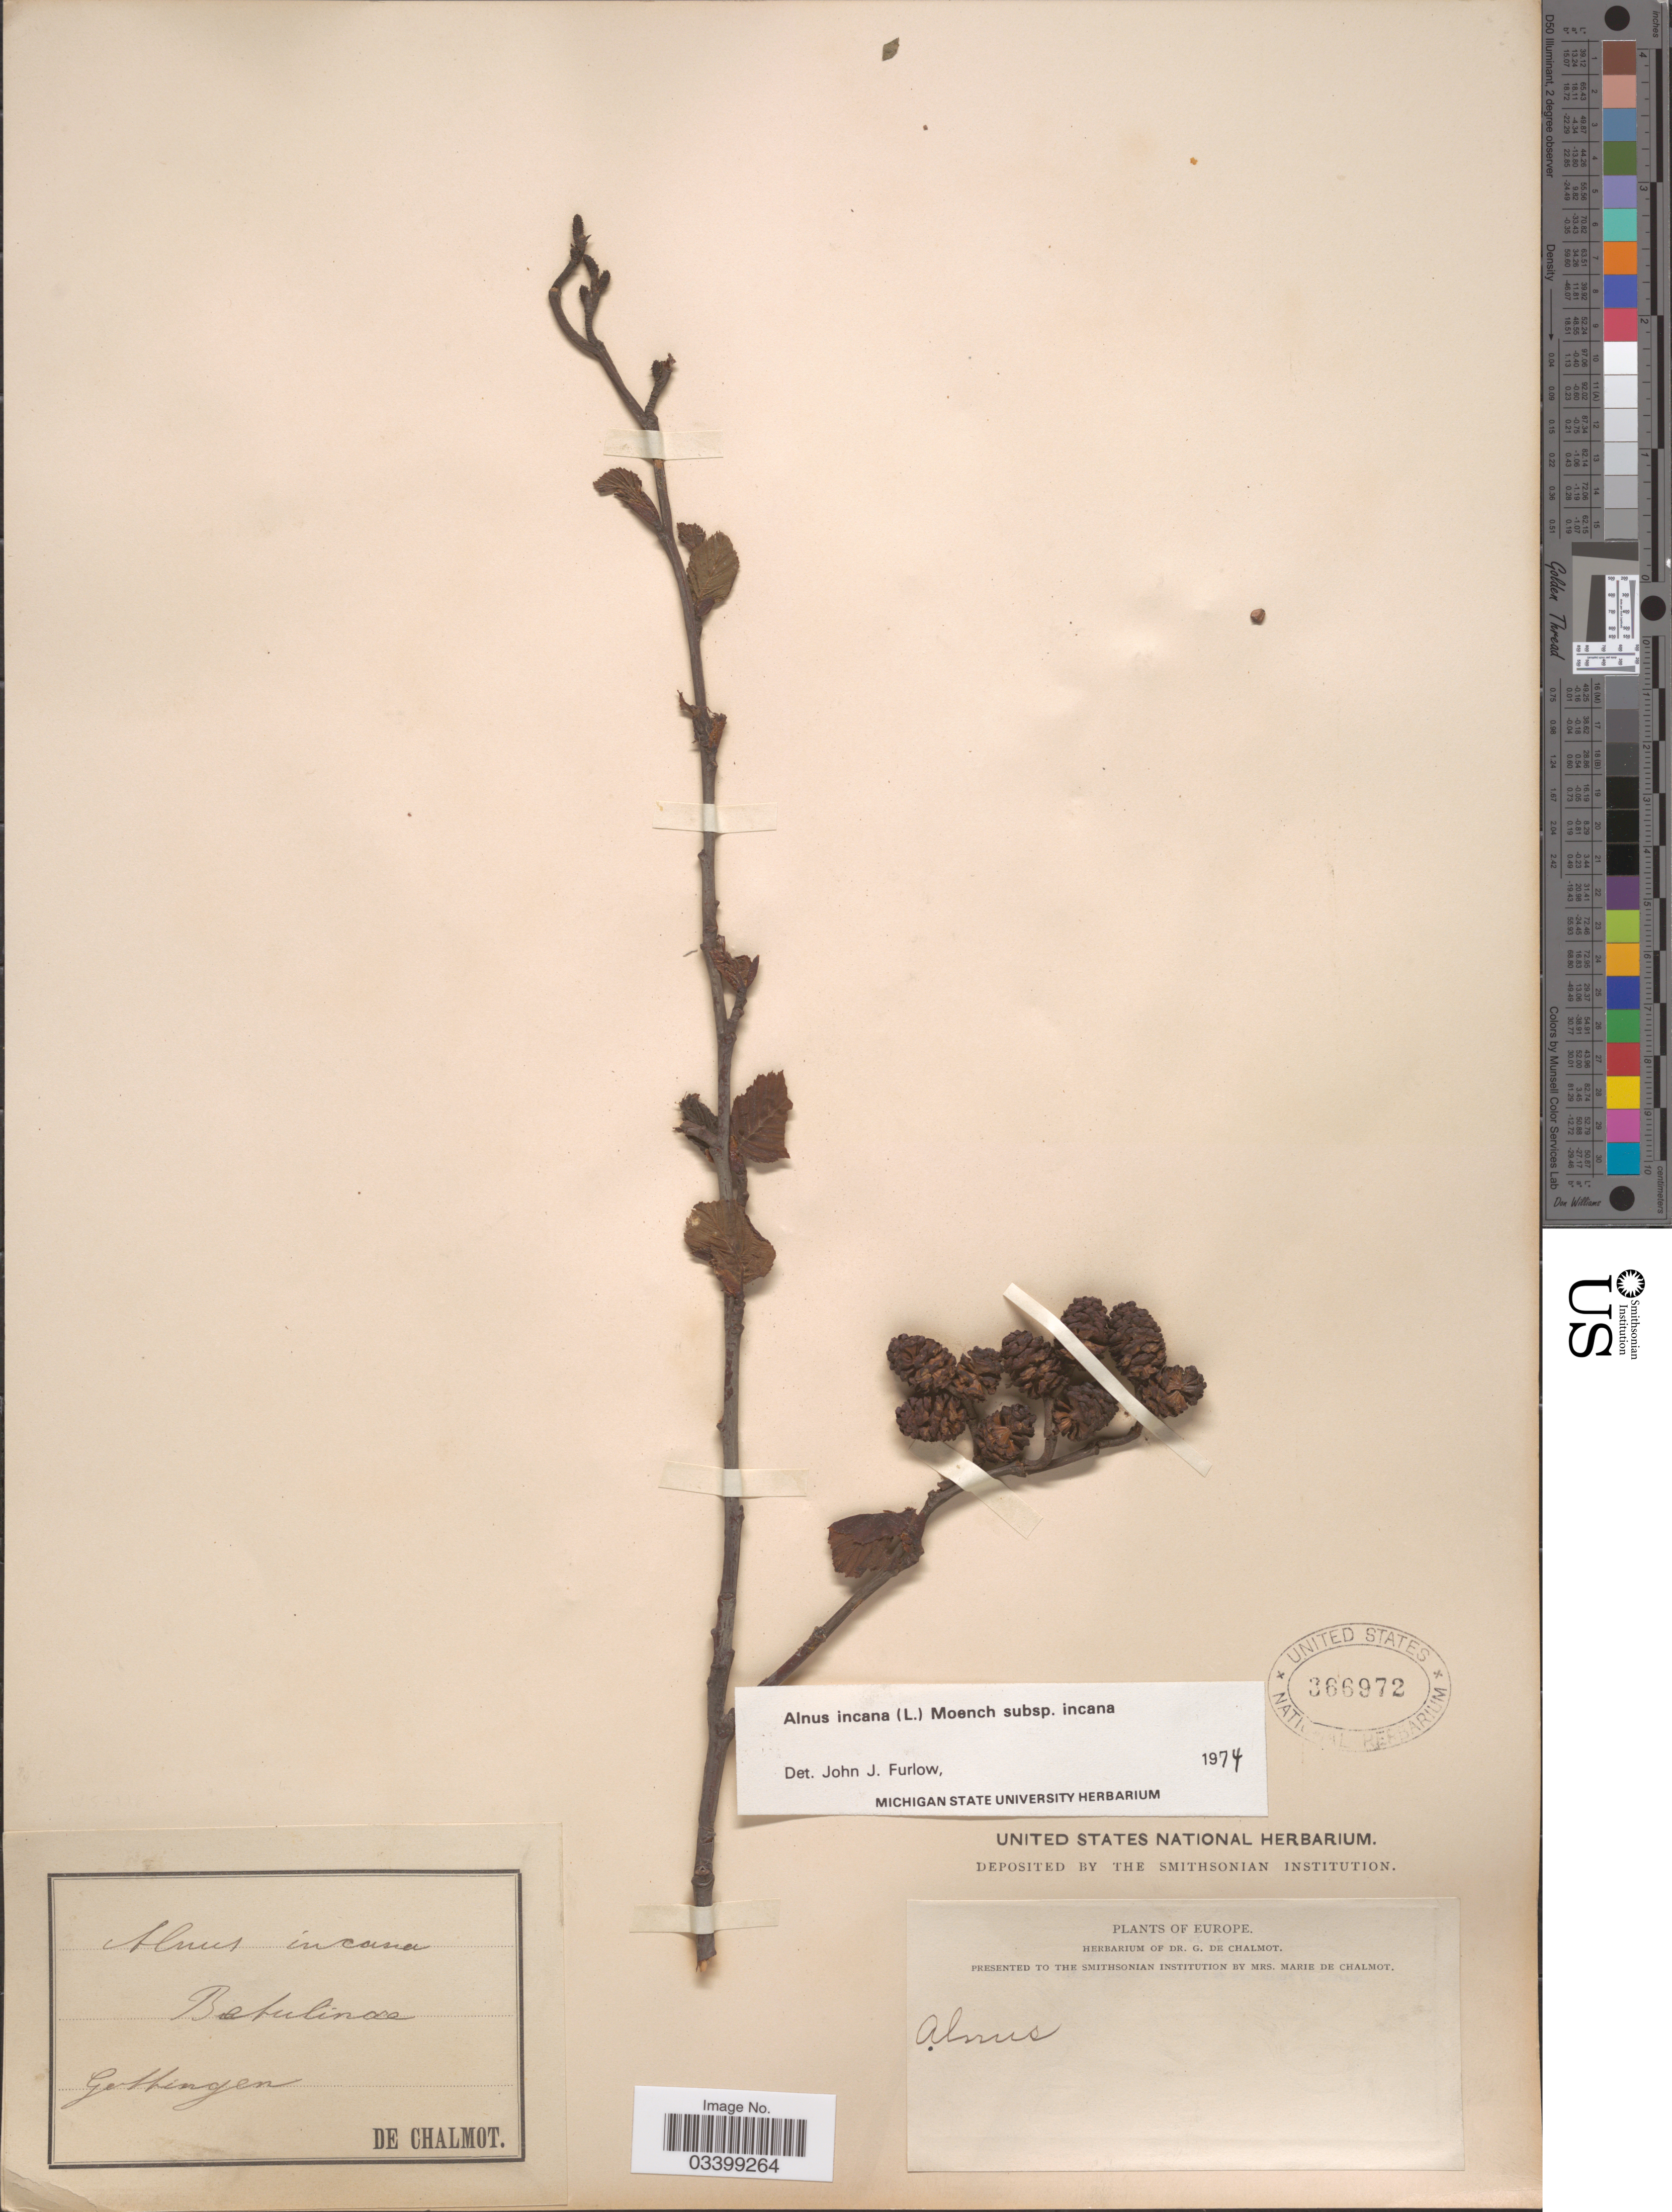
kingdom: Plantae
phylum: Tracheophyta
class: Magnoliopsida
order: Fagales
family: Betulaceae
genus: Alnus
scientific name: Alnus incana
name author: (L.) Moench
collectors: G. de Chalmot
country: Germany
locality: Europe. Gottingen.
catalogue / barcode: US 366972